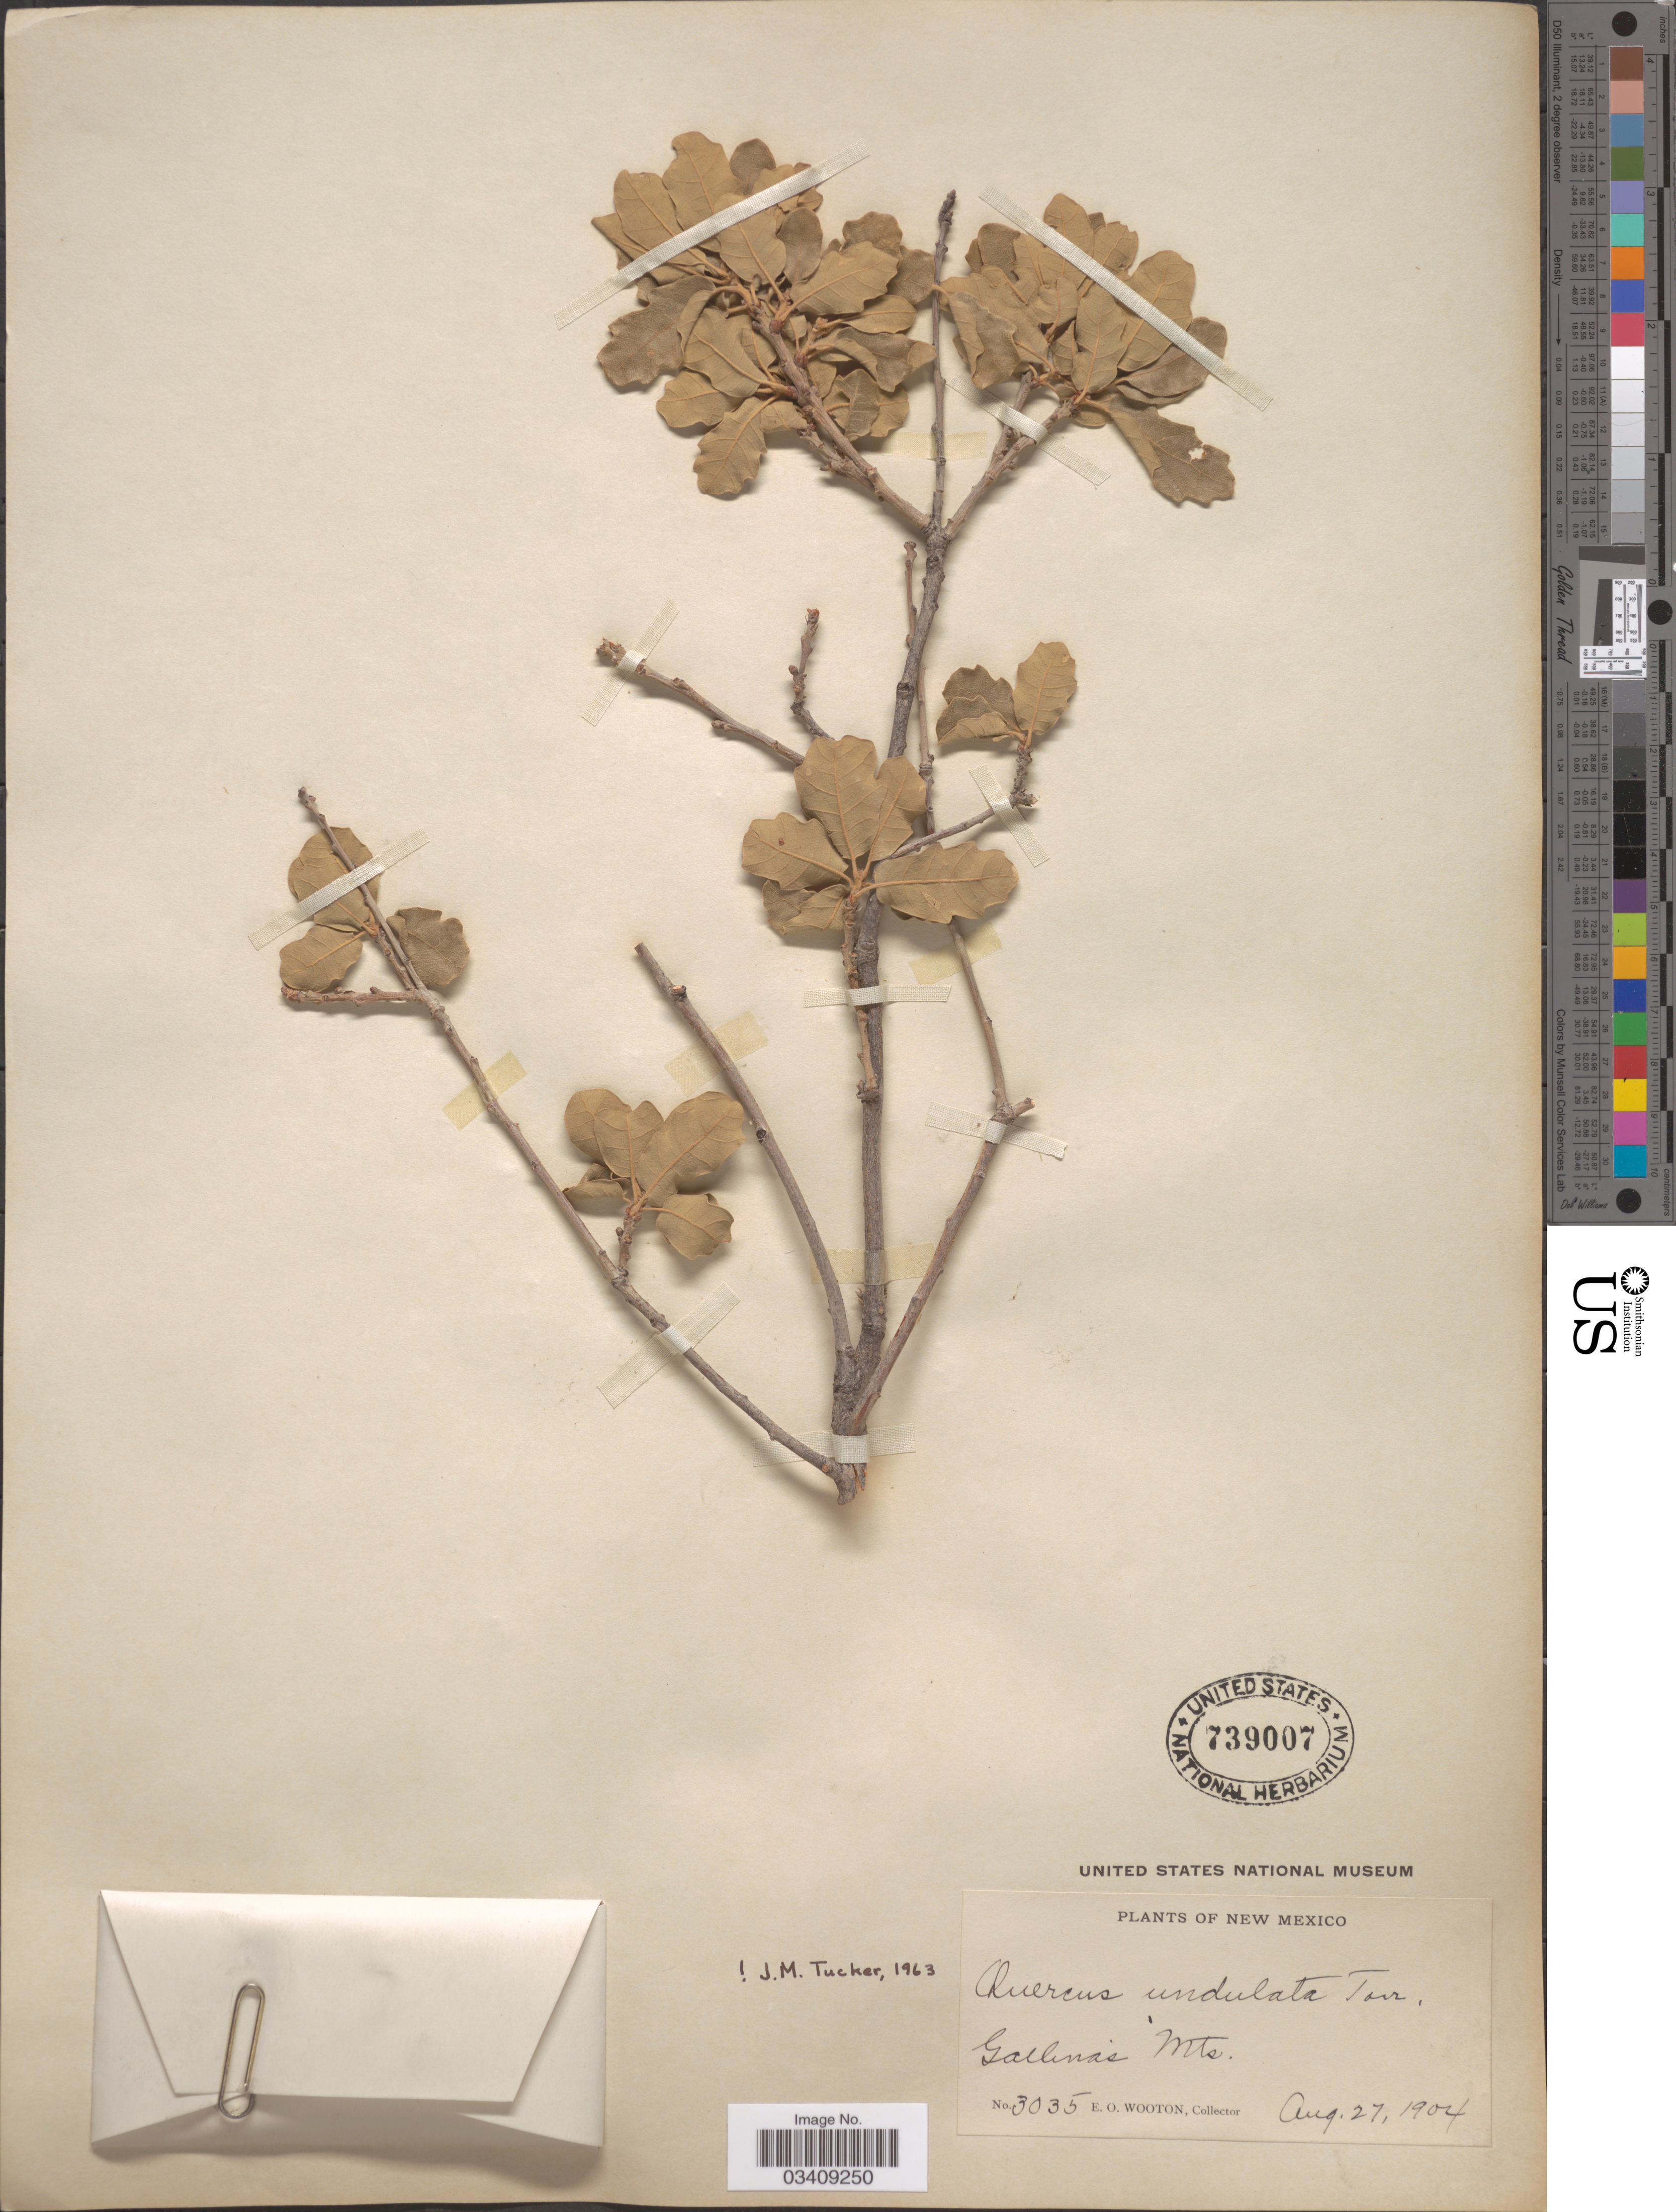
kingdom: Plantae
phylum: Tracheophyta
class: Magnoliopsida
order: Fagales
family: Fagaceae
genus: Quercus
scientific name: Quercus undulata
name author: Torr.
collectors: E. O. Wooton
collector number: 3035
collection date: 1904-08-27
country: United States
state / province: New Mexico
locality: Gallinas Mts.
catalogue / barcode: US 739007